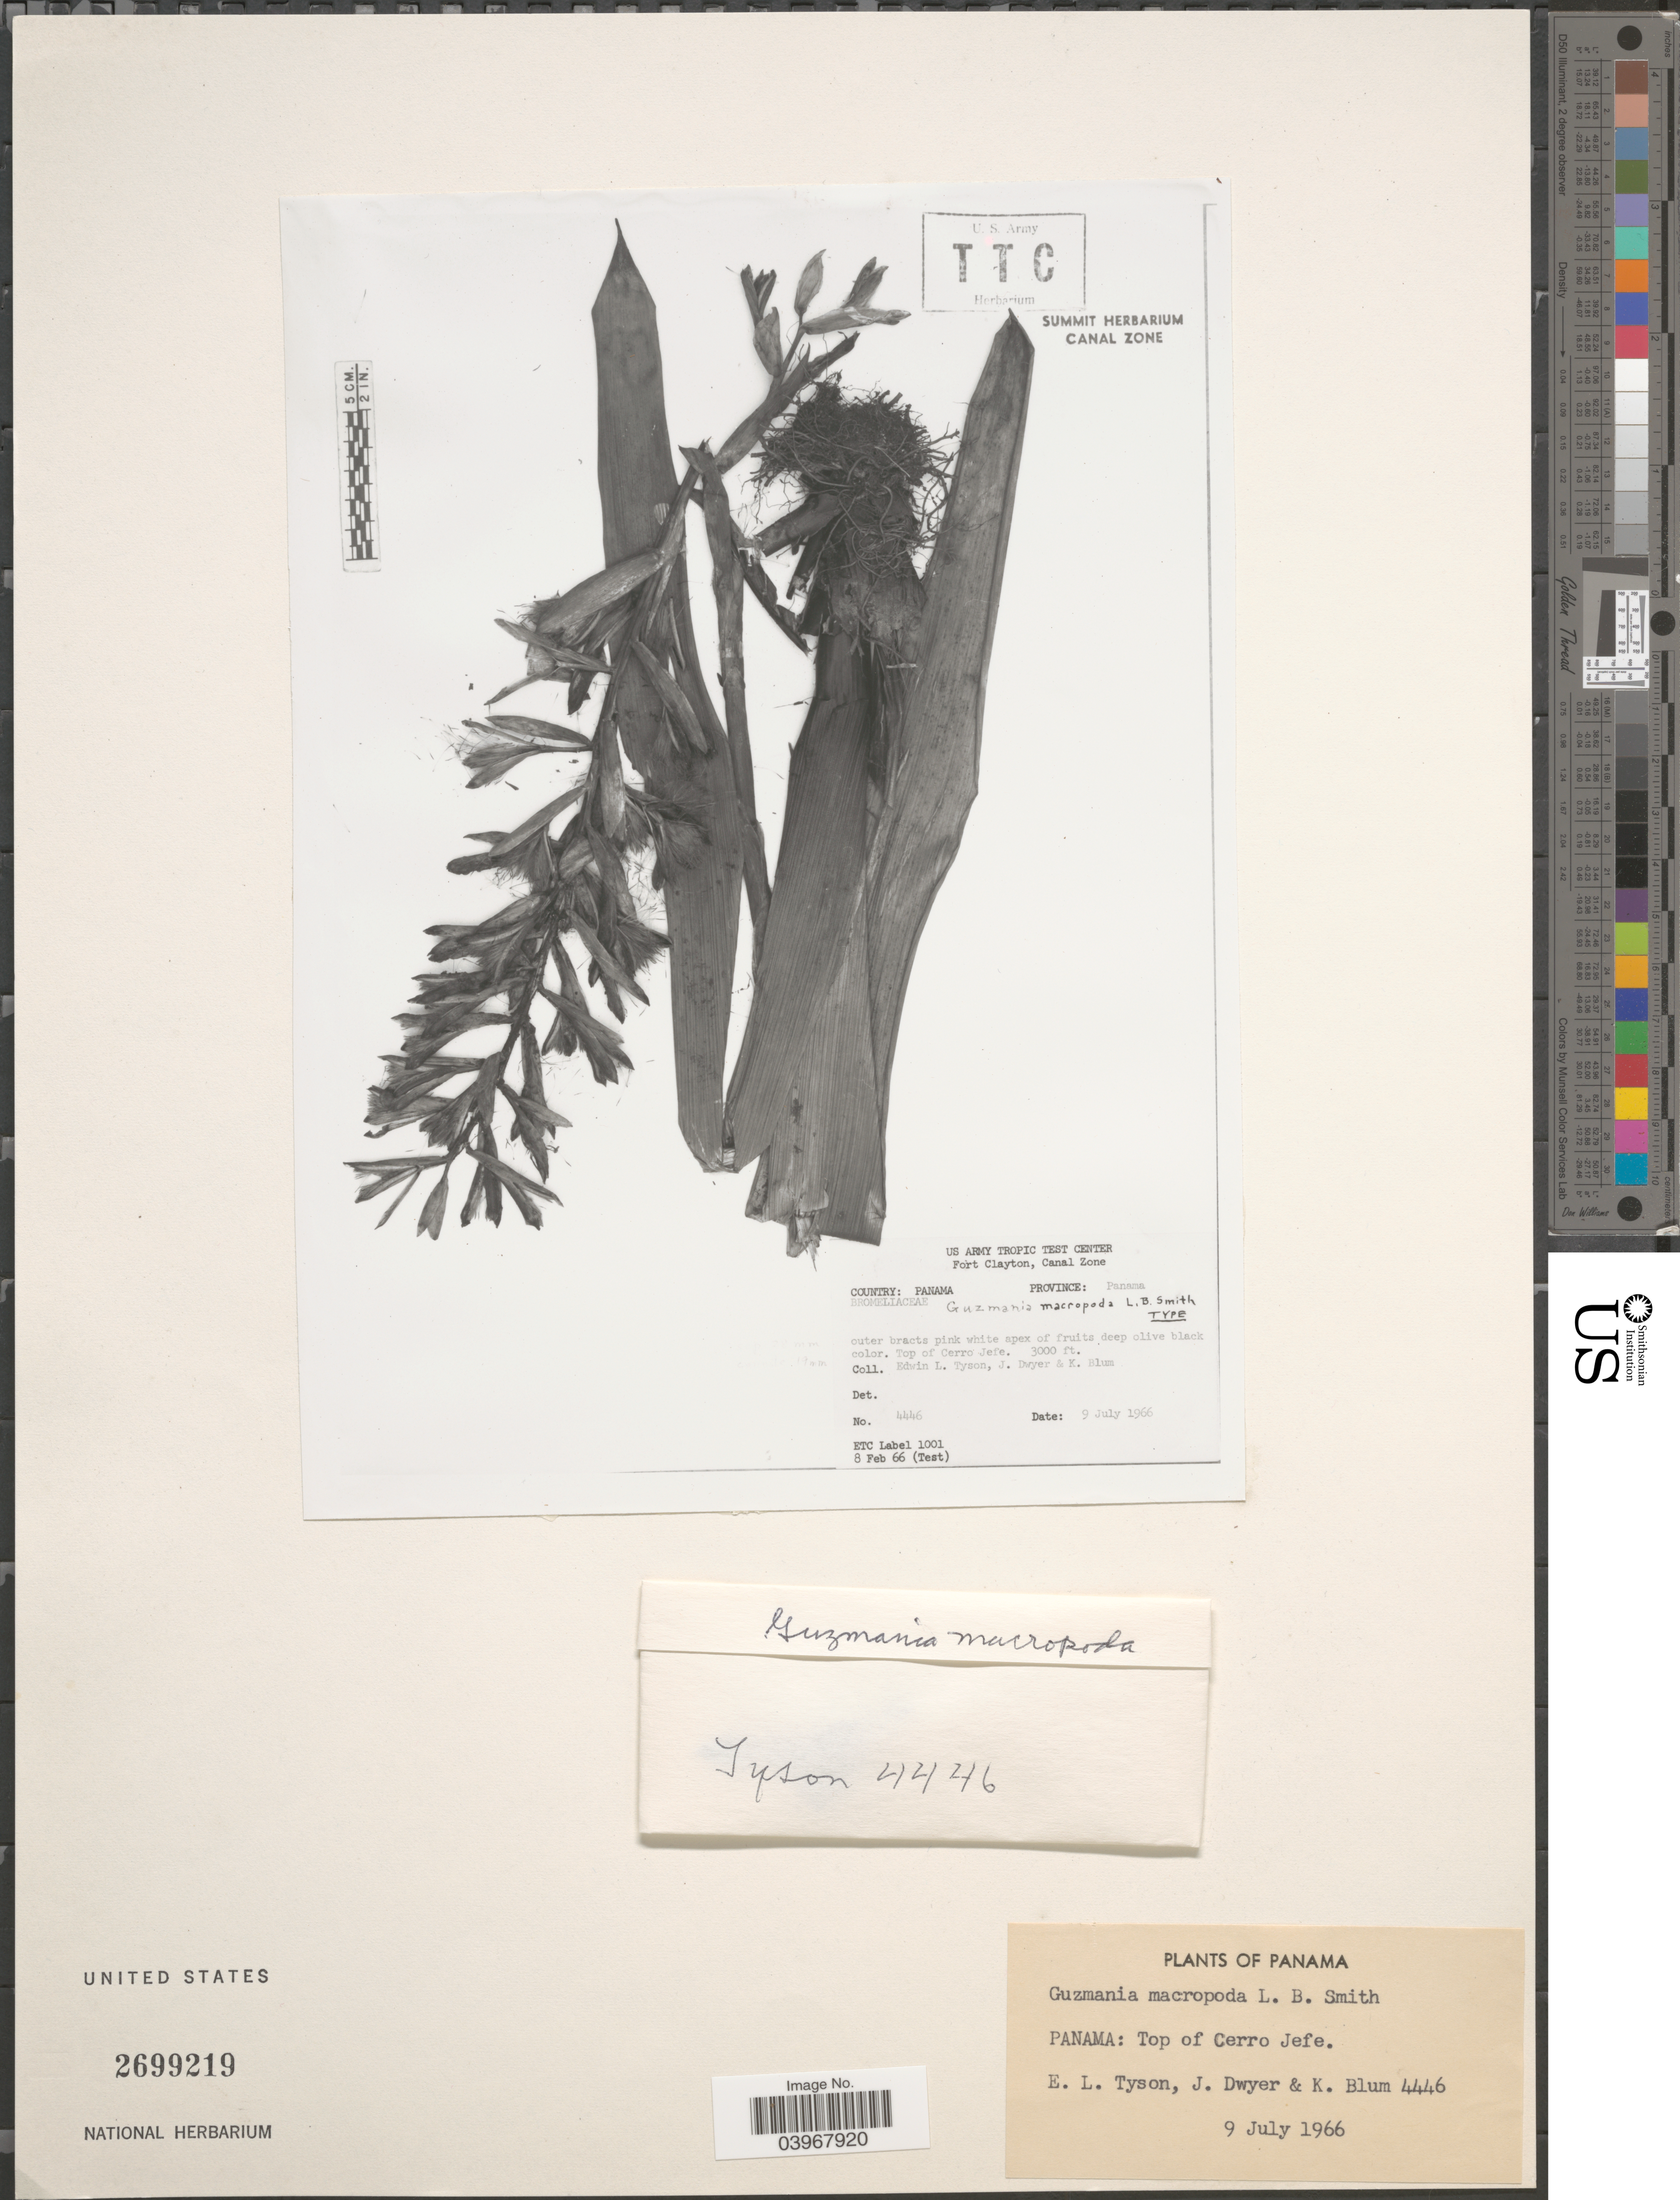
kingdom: Plantae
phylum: Tracheophyta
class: Liliopsida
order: Poales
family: Bromeliaceae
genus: Guzmania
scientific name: Guzmania macropoda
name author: L.B. Sm.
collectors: E. L. Tyson, J. Dwyer & K. Blum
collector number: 4446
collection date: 1966-07-09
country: Panama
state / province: Panamá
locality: Fort Clayton, Canal Zone. Top of Cerro Jefe.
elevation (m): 914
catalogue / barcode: US 2699219